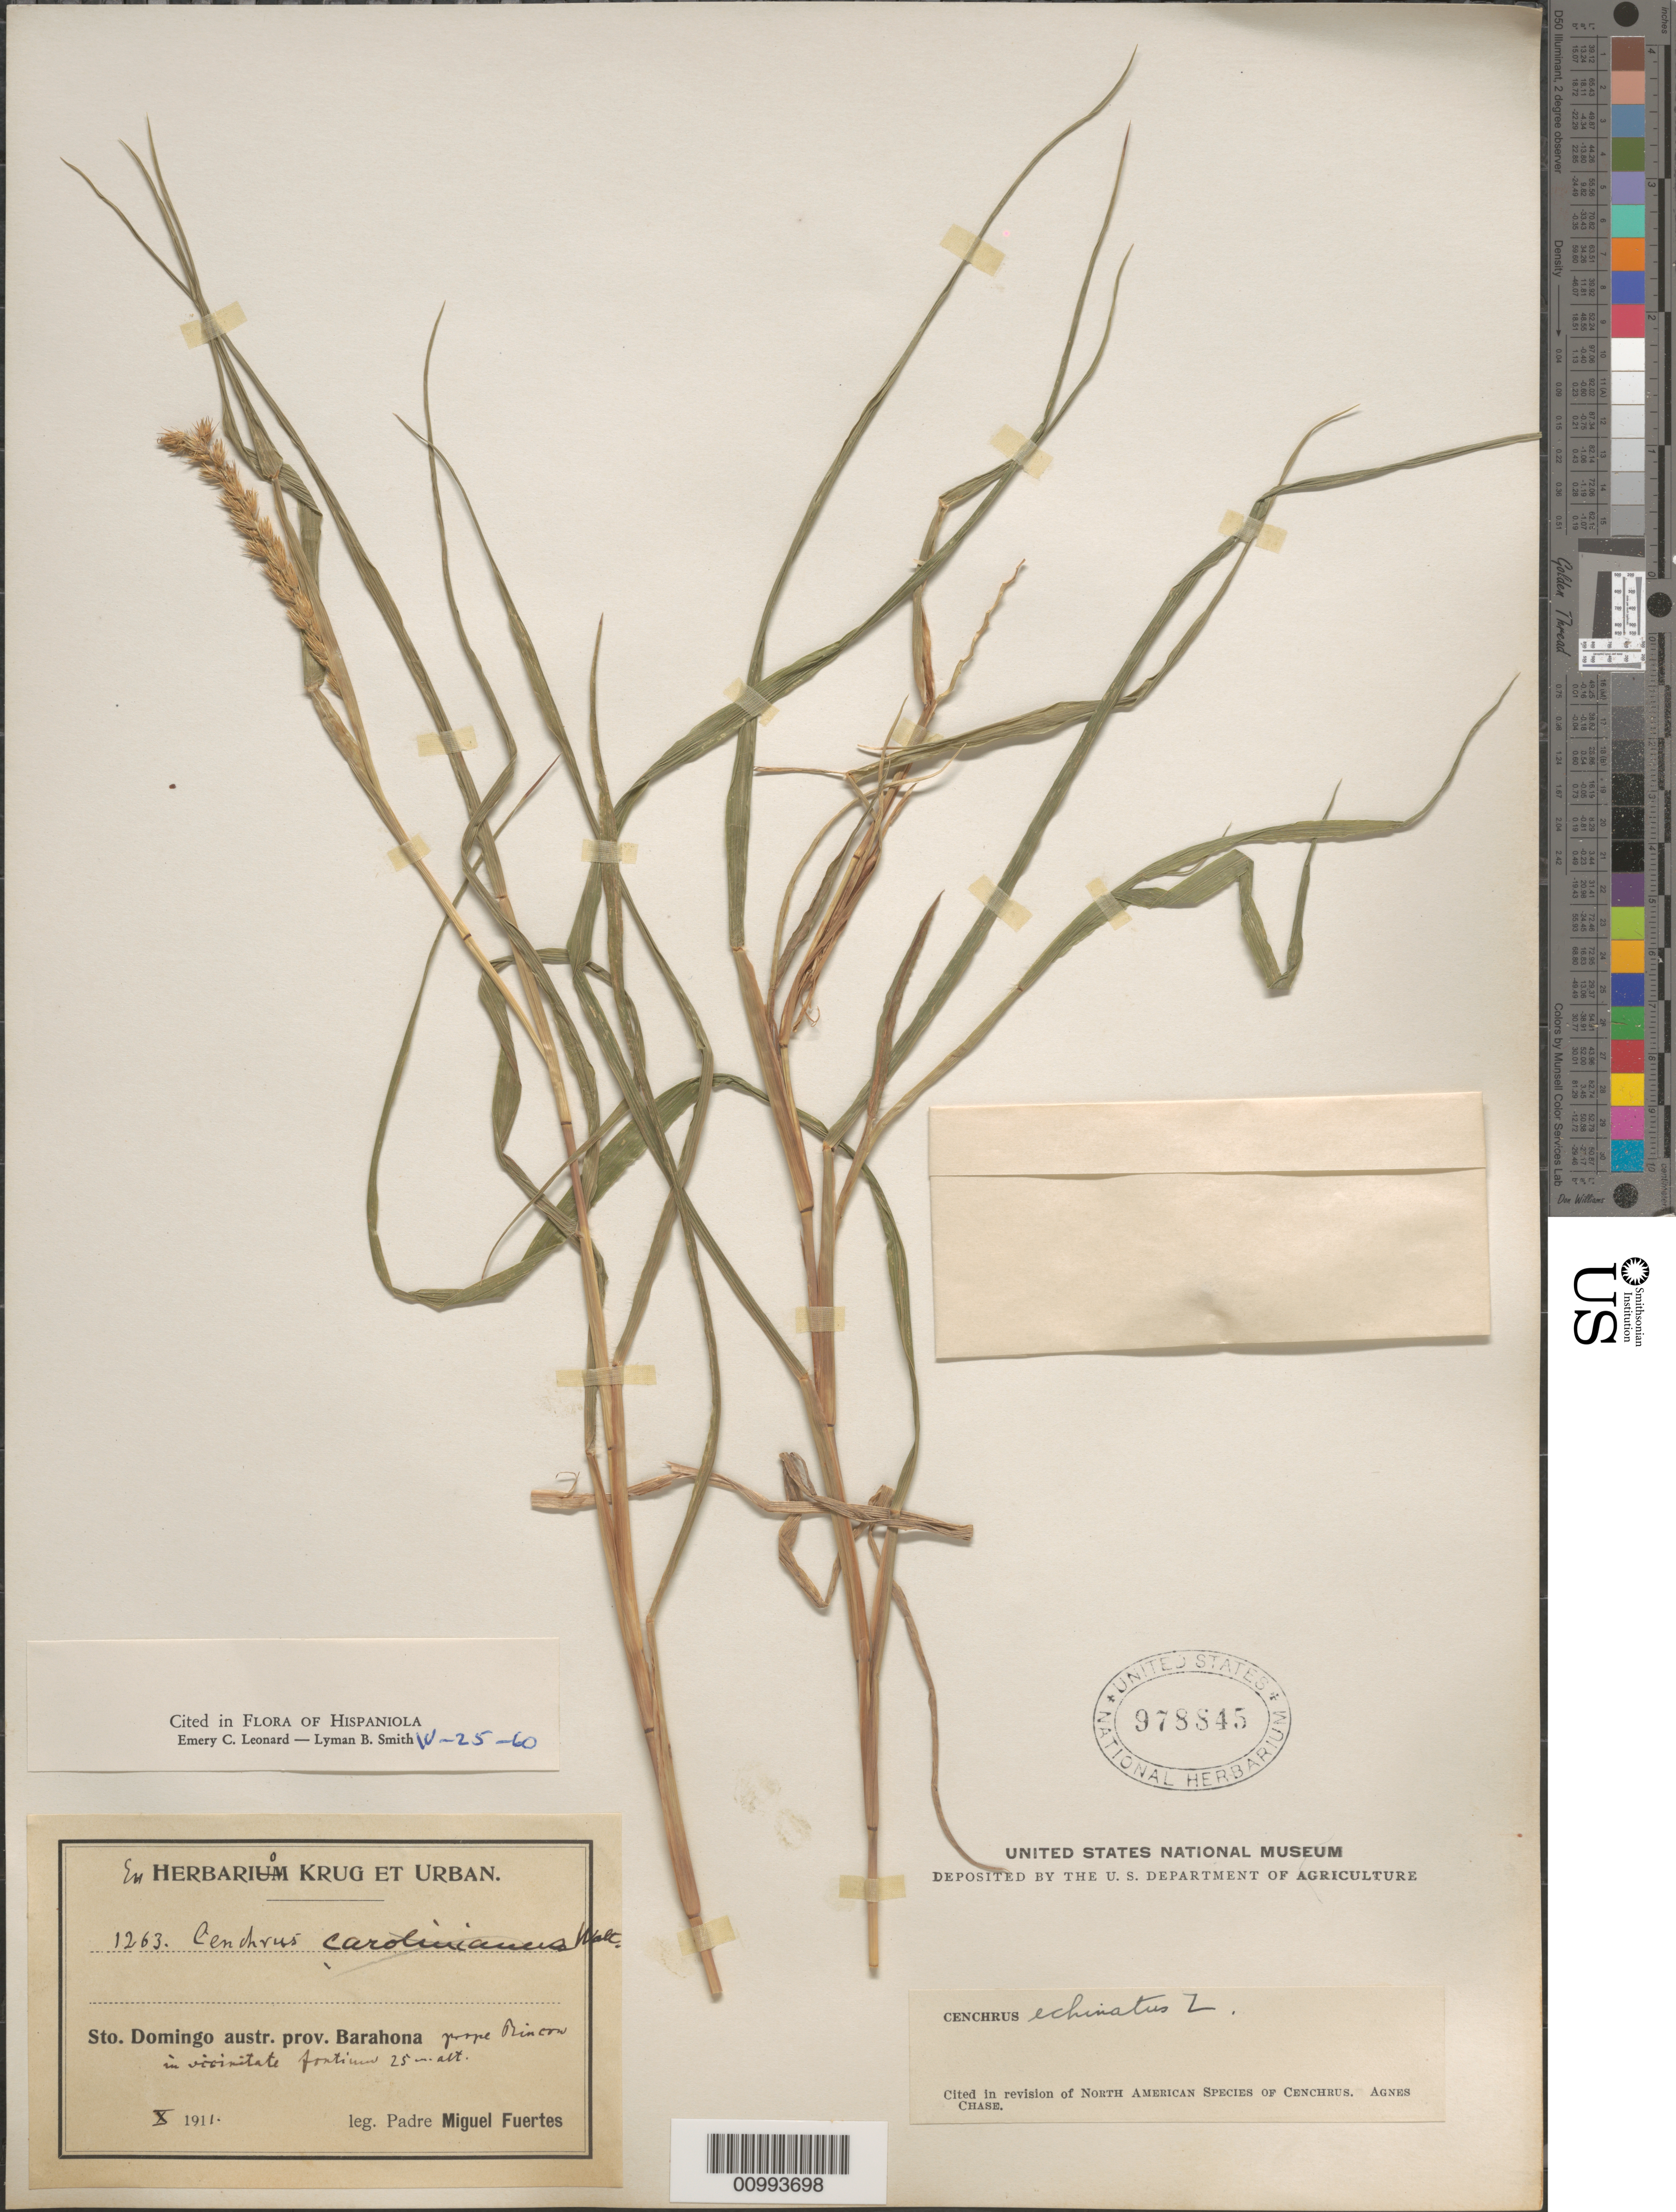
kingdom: Plantae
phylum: Tracheophyta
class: Liliopsida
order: Poales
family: Poaceae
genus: Cenchrus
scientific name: Cenchrus echinatus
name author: L.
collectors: M. D. Fuertes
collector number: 1263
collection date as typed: Oct 1911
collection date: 1911-10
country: Dominican Republic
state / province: Barahona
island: Hispaniola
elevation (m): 25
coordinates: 0 N, 0 E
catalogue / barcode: US 978845